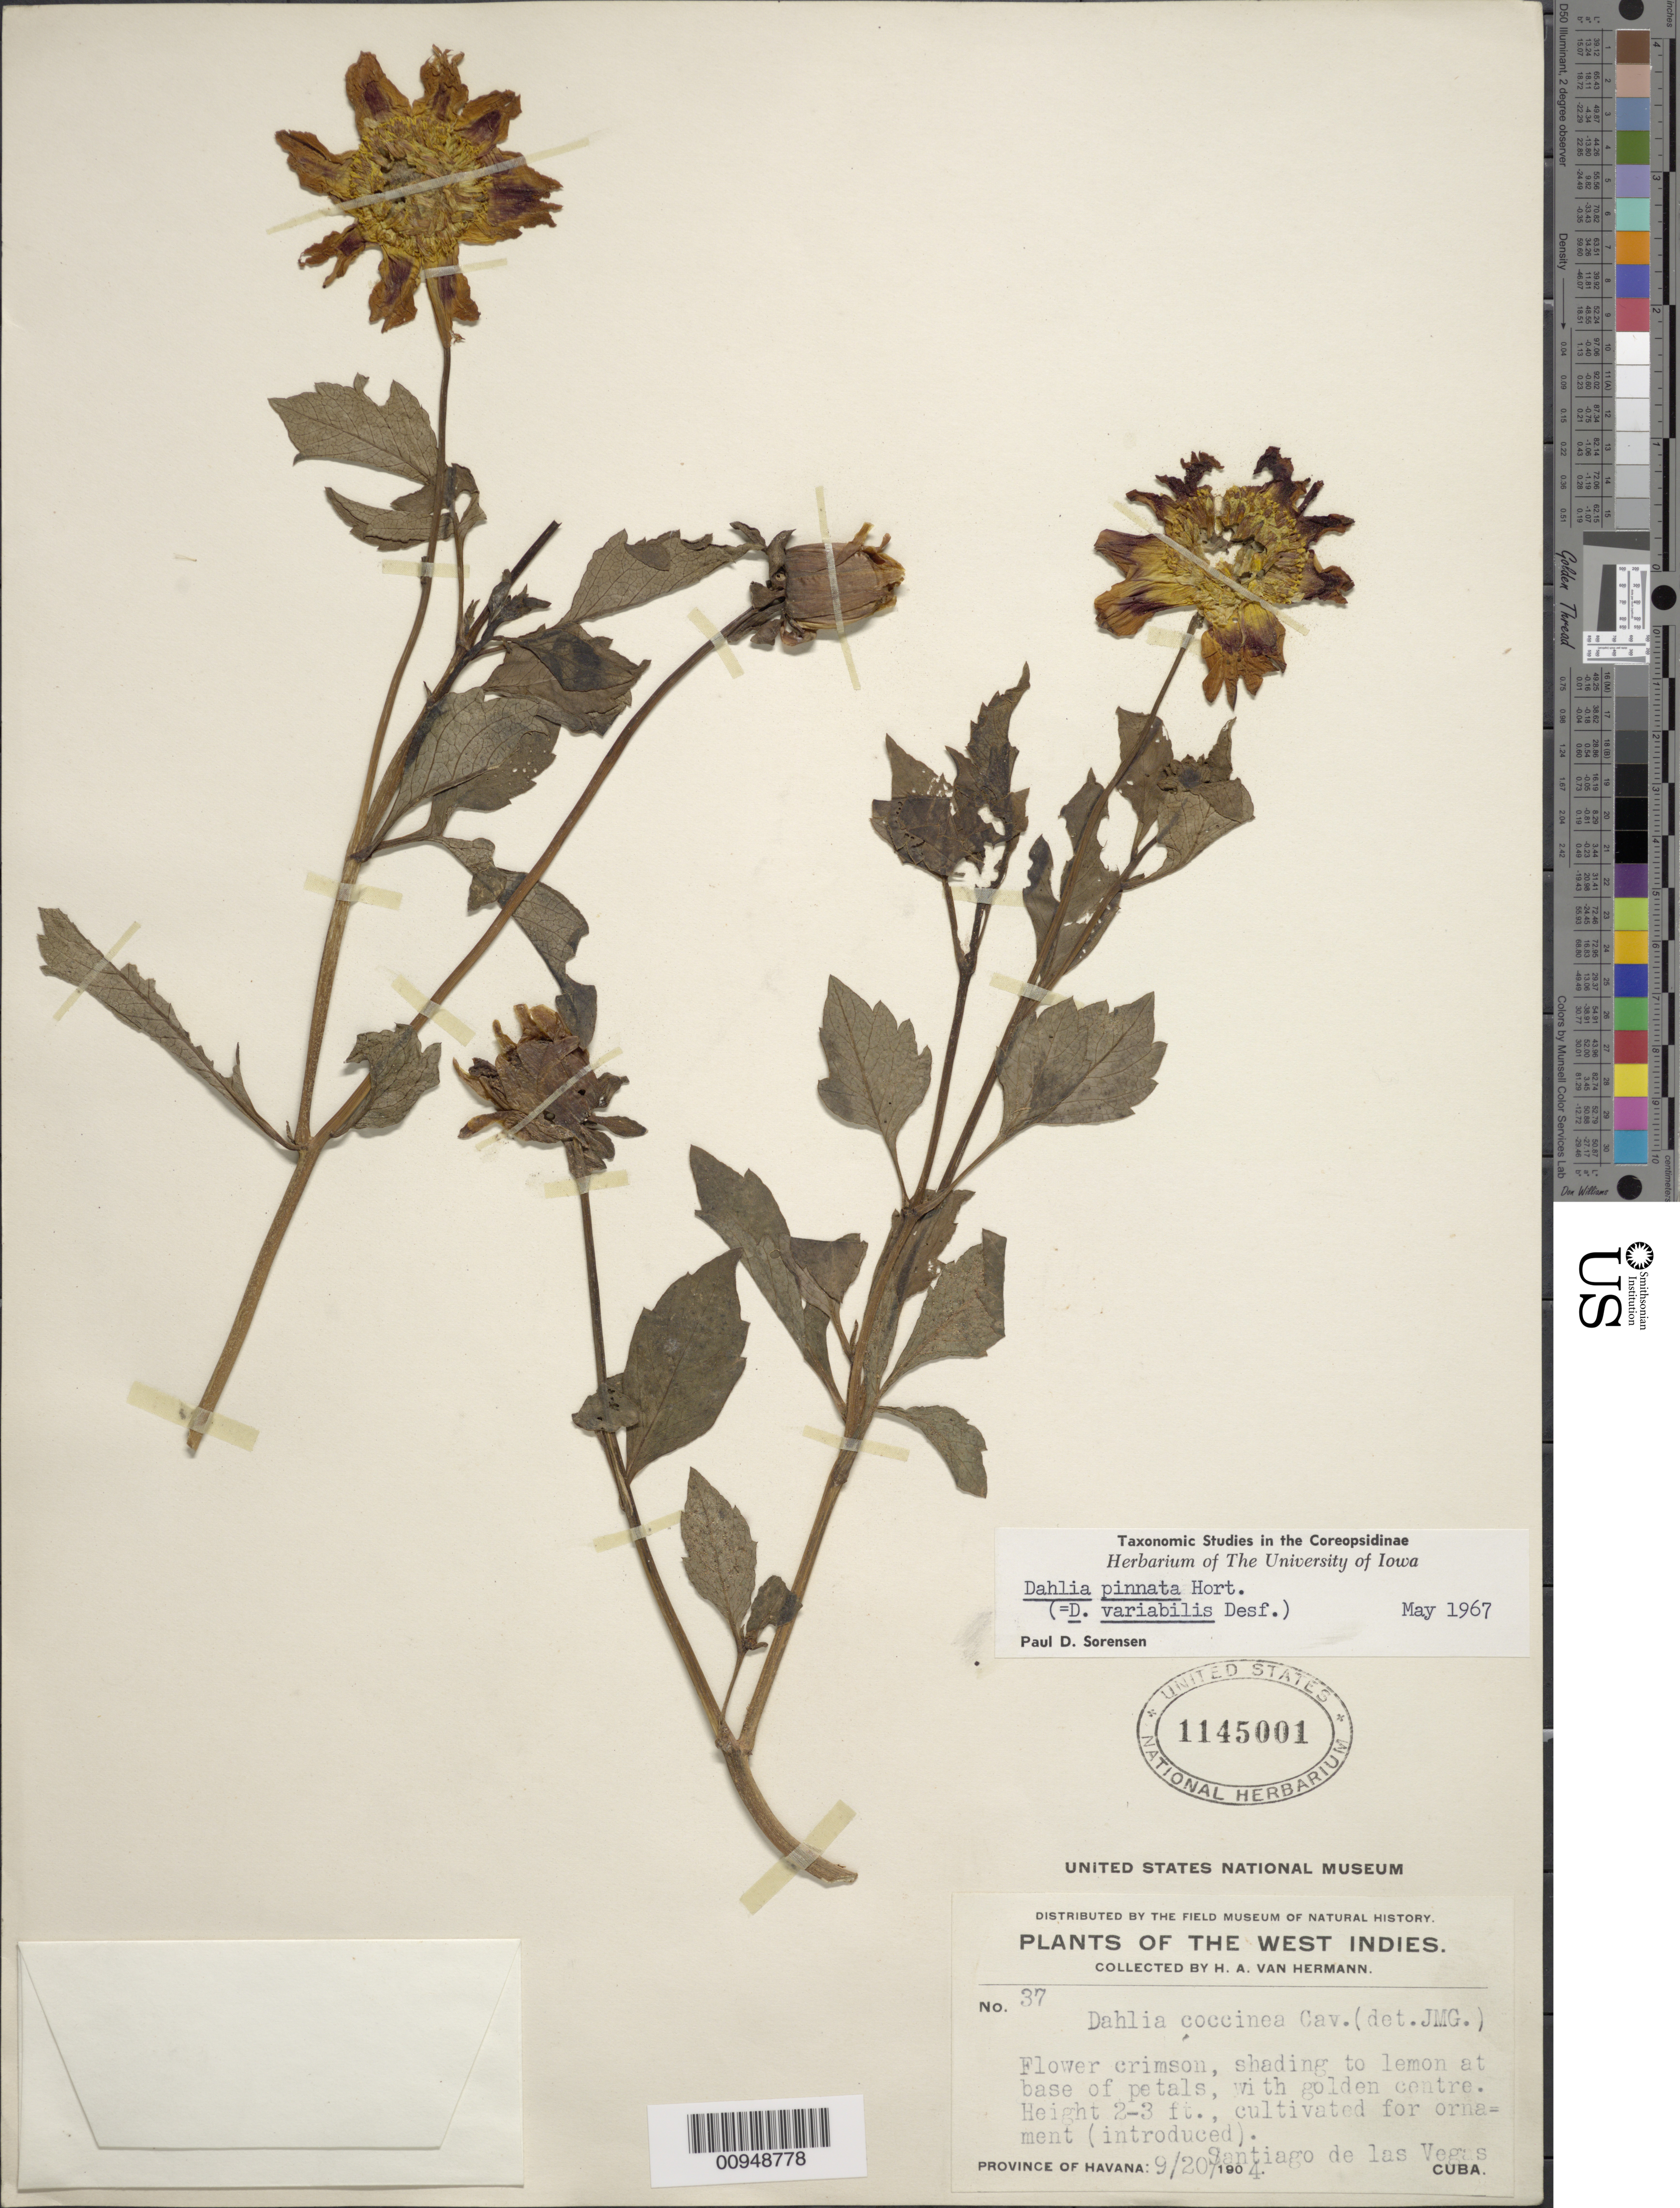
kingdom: Plantae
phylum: Tracheophyta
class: Magnoliopsida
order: Asterales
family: Asteraceae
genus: Dahlia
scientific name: Dahlia pinnata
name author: Cav.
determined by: Sorenson, P. D.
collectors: H. A. Van Hermann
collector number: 37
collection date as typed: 20 Sep 1904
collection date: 1904-09-20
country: Cuba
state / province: La Habana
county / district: Municipio Boyeros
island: Cuba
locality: Santiago de las Vegas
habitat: Cultivated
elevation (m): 97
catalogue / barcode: US 1145001